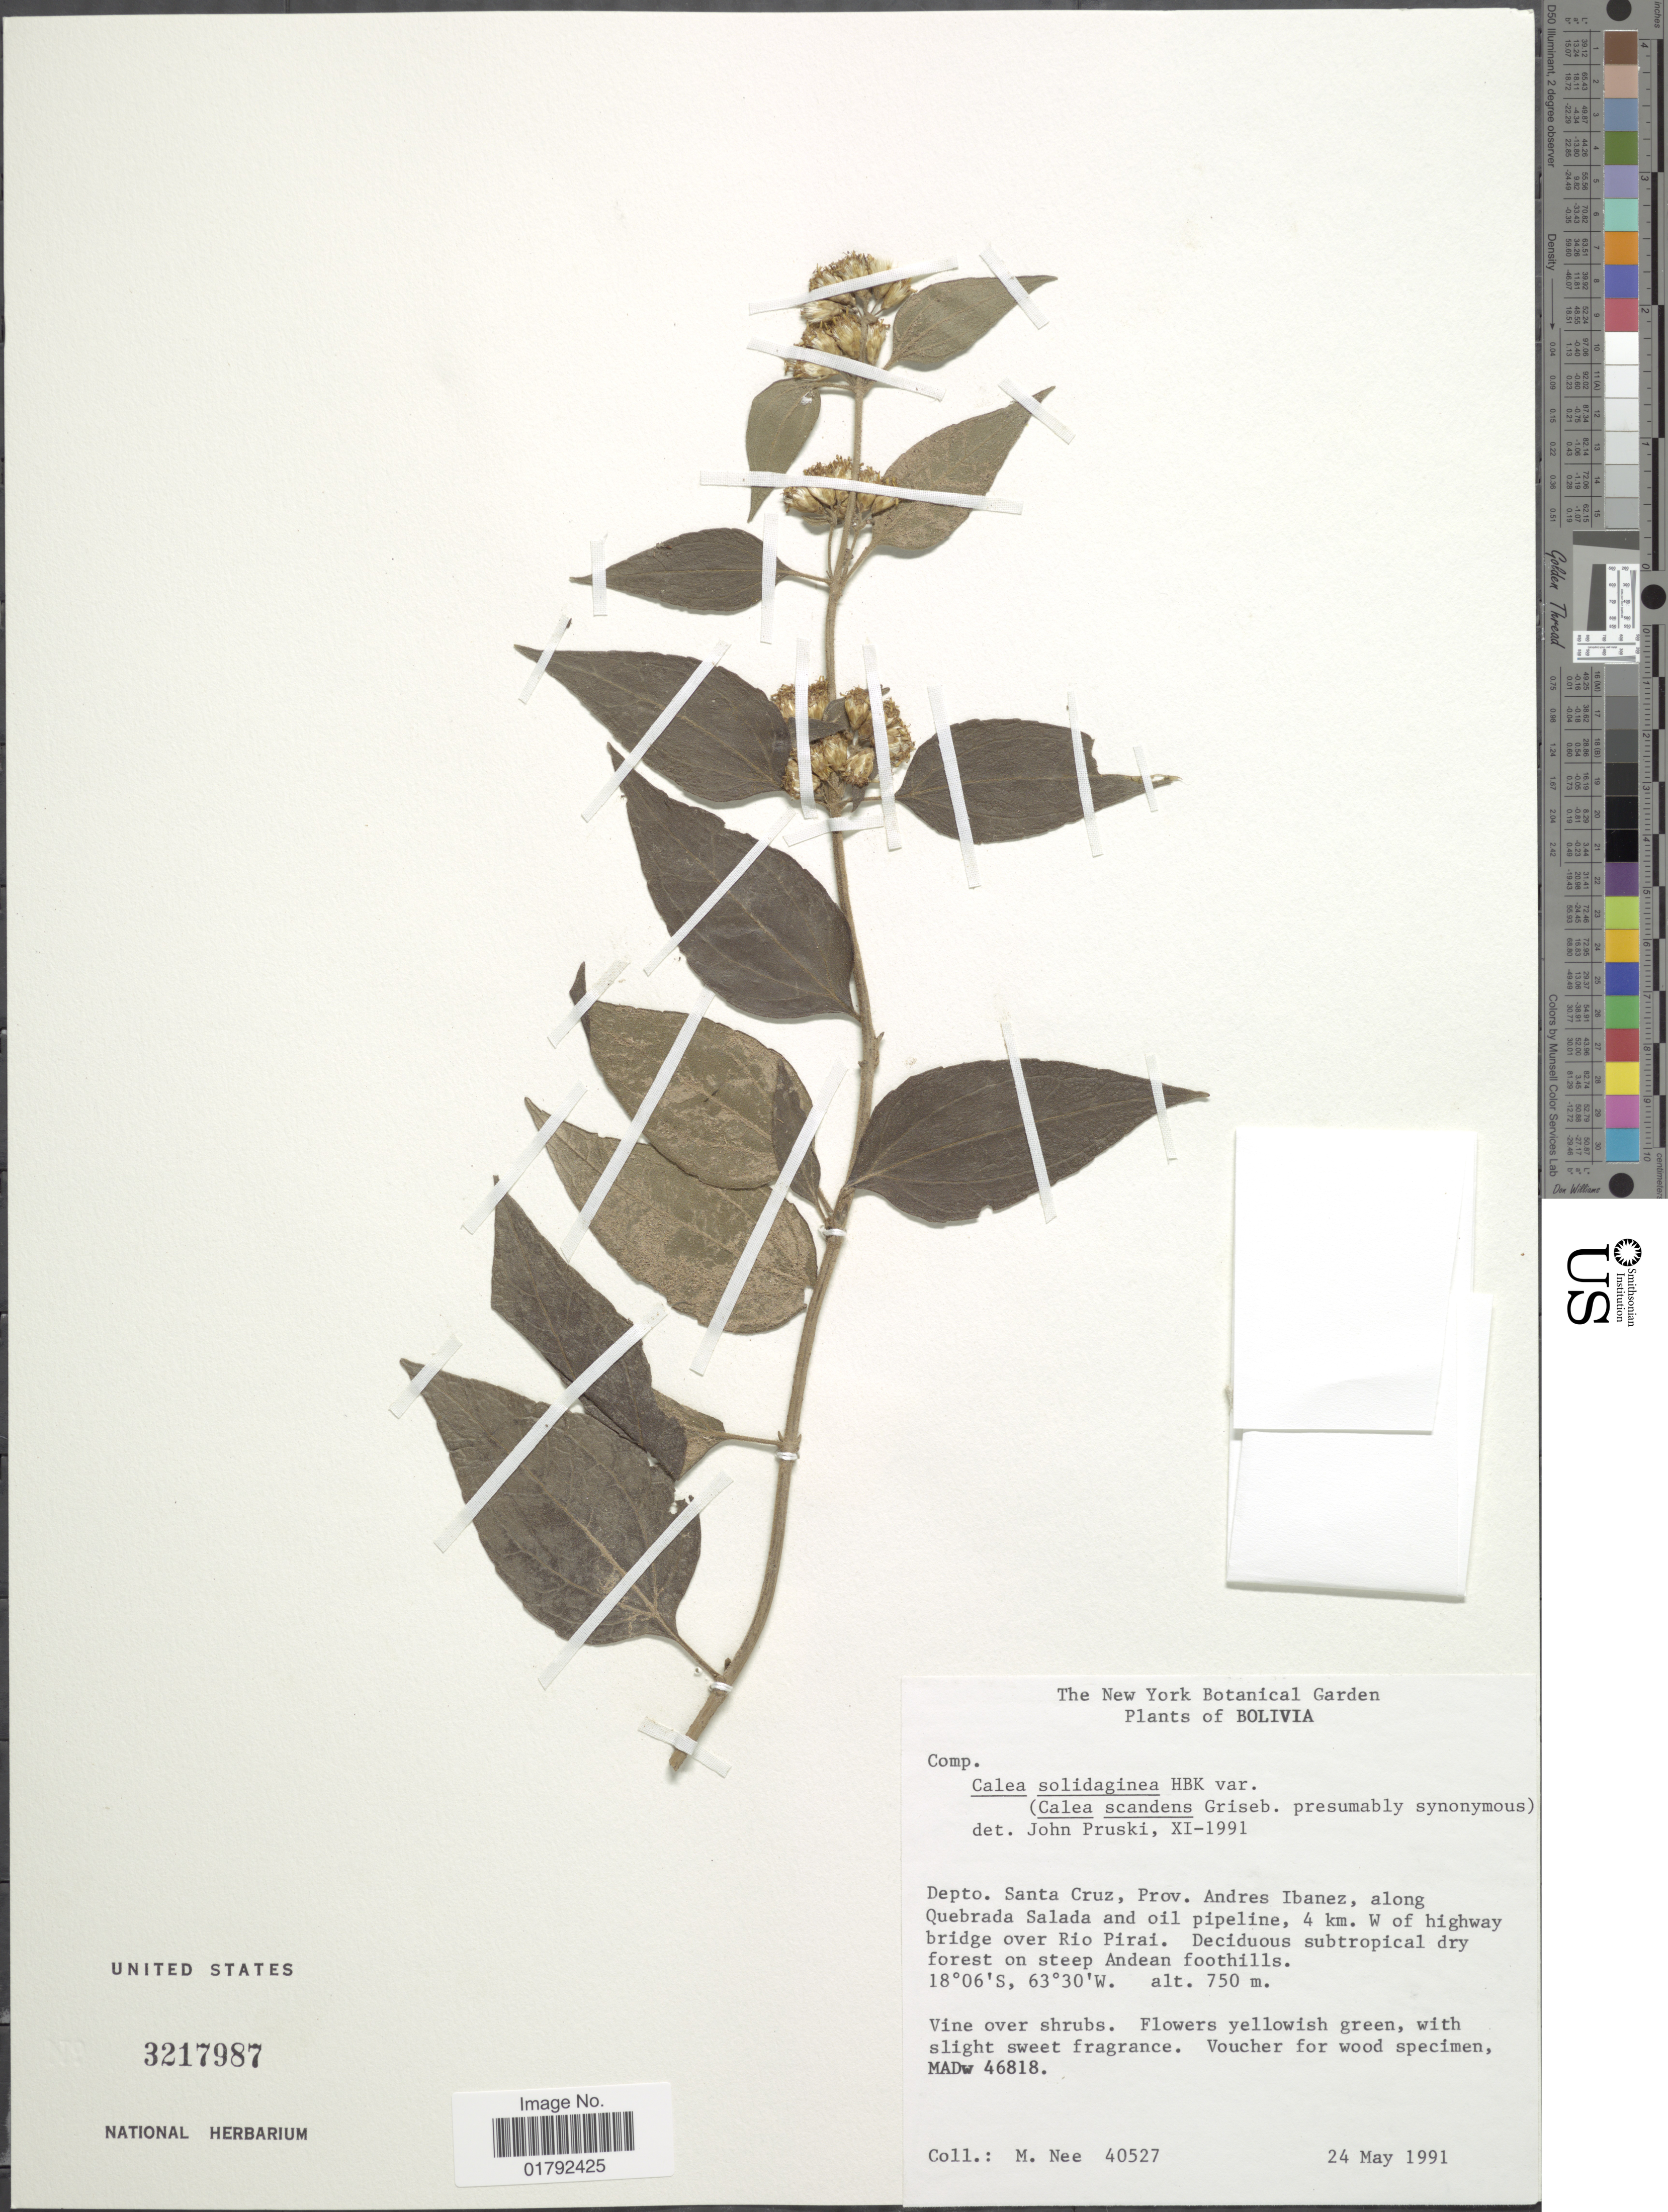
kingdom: Plantae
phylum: Tracheophyta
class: Magnoliopsida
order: Asterales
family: Asteraceae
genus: Calea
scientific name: Calea solidaginea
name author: Kunth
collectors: M. Nee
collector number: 40527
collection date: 1991-05-24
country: Bolivia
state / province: Santa Cruz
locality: Prov. Andres Ibanez, along Quebrada Salada and oil pipeline, 4 km. W of highway bridge over Rio Pirai.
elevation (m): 750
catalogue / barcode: US 3217987